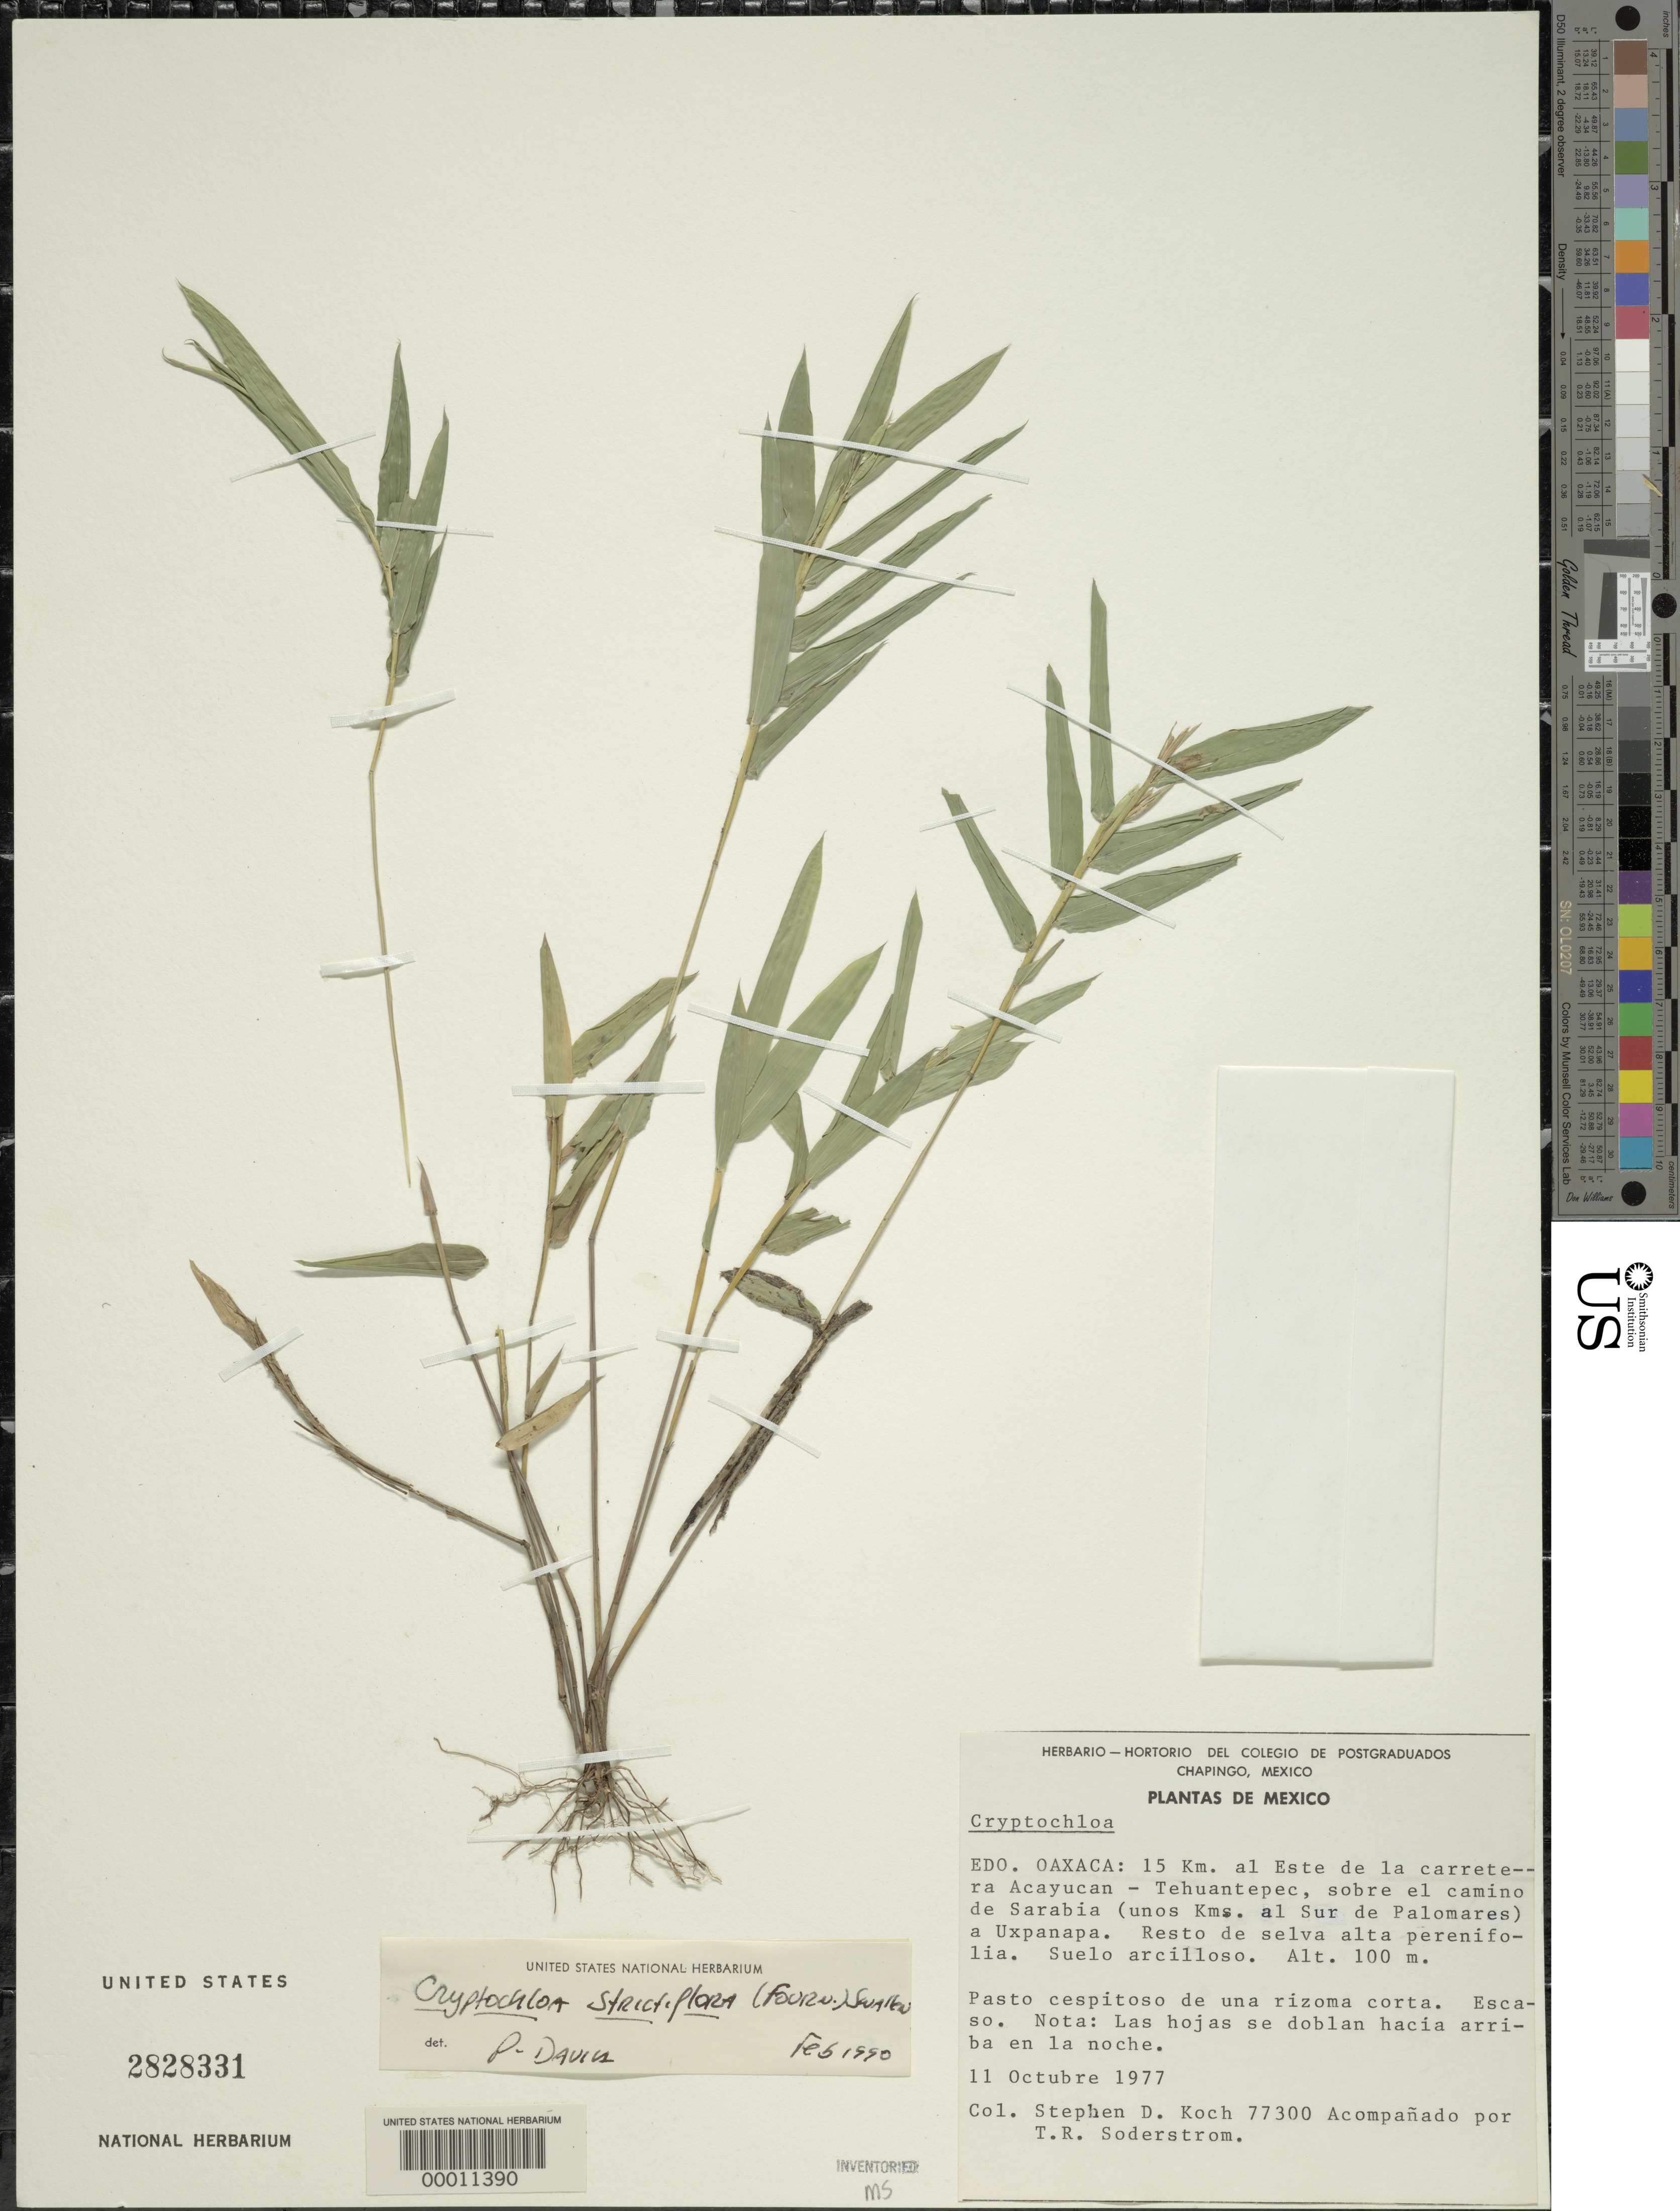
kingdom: Plantae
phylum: Tracheophyta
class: Liliopsida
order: Poales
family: Poaceae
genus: Cryptochloa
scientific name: Cryptochloa strictiflora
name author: (E. Fourn.) Swallen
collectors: S. D. Koch & T. R. Soderstrom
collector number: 77300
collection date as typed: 11 Oct 1977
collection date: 1977-10-11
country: Mexico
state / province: Oaxaca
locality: Acayucan, Tehuantepec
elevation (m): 100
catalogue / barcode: US 2828331